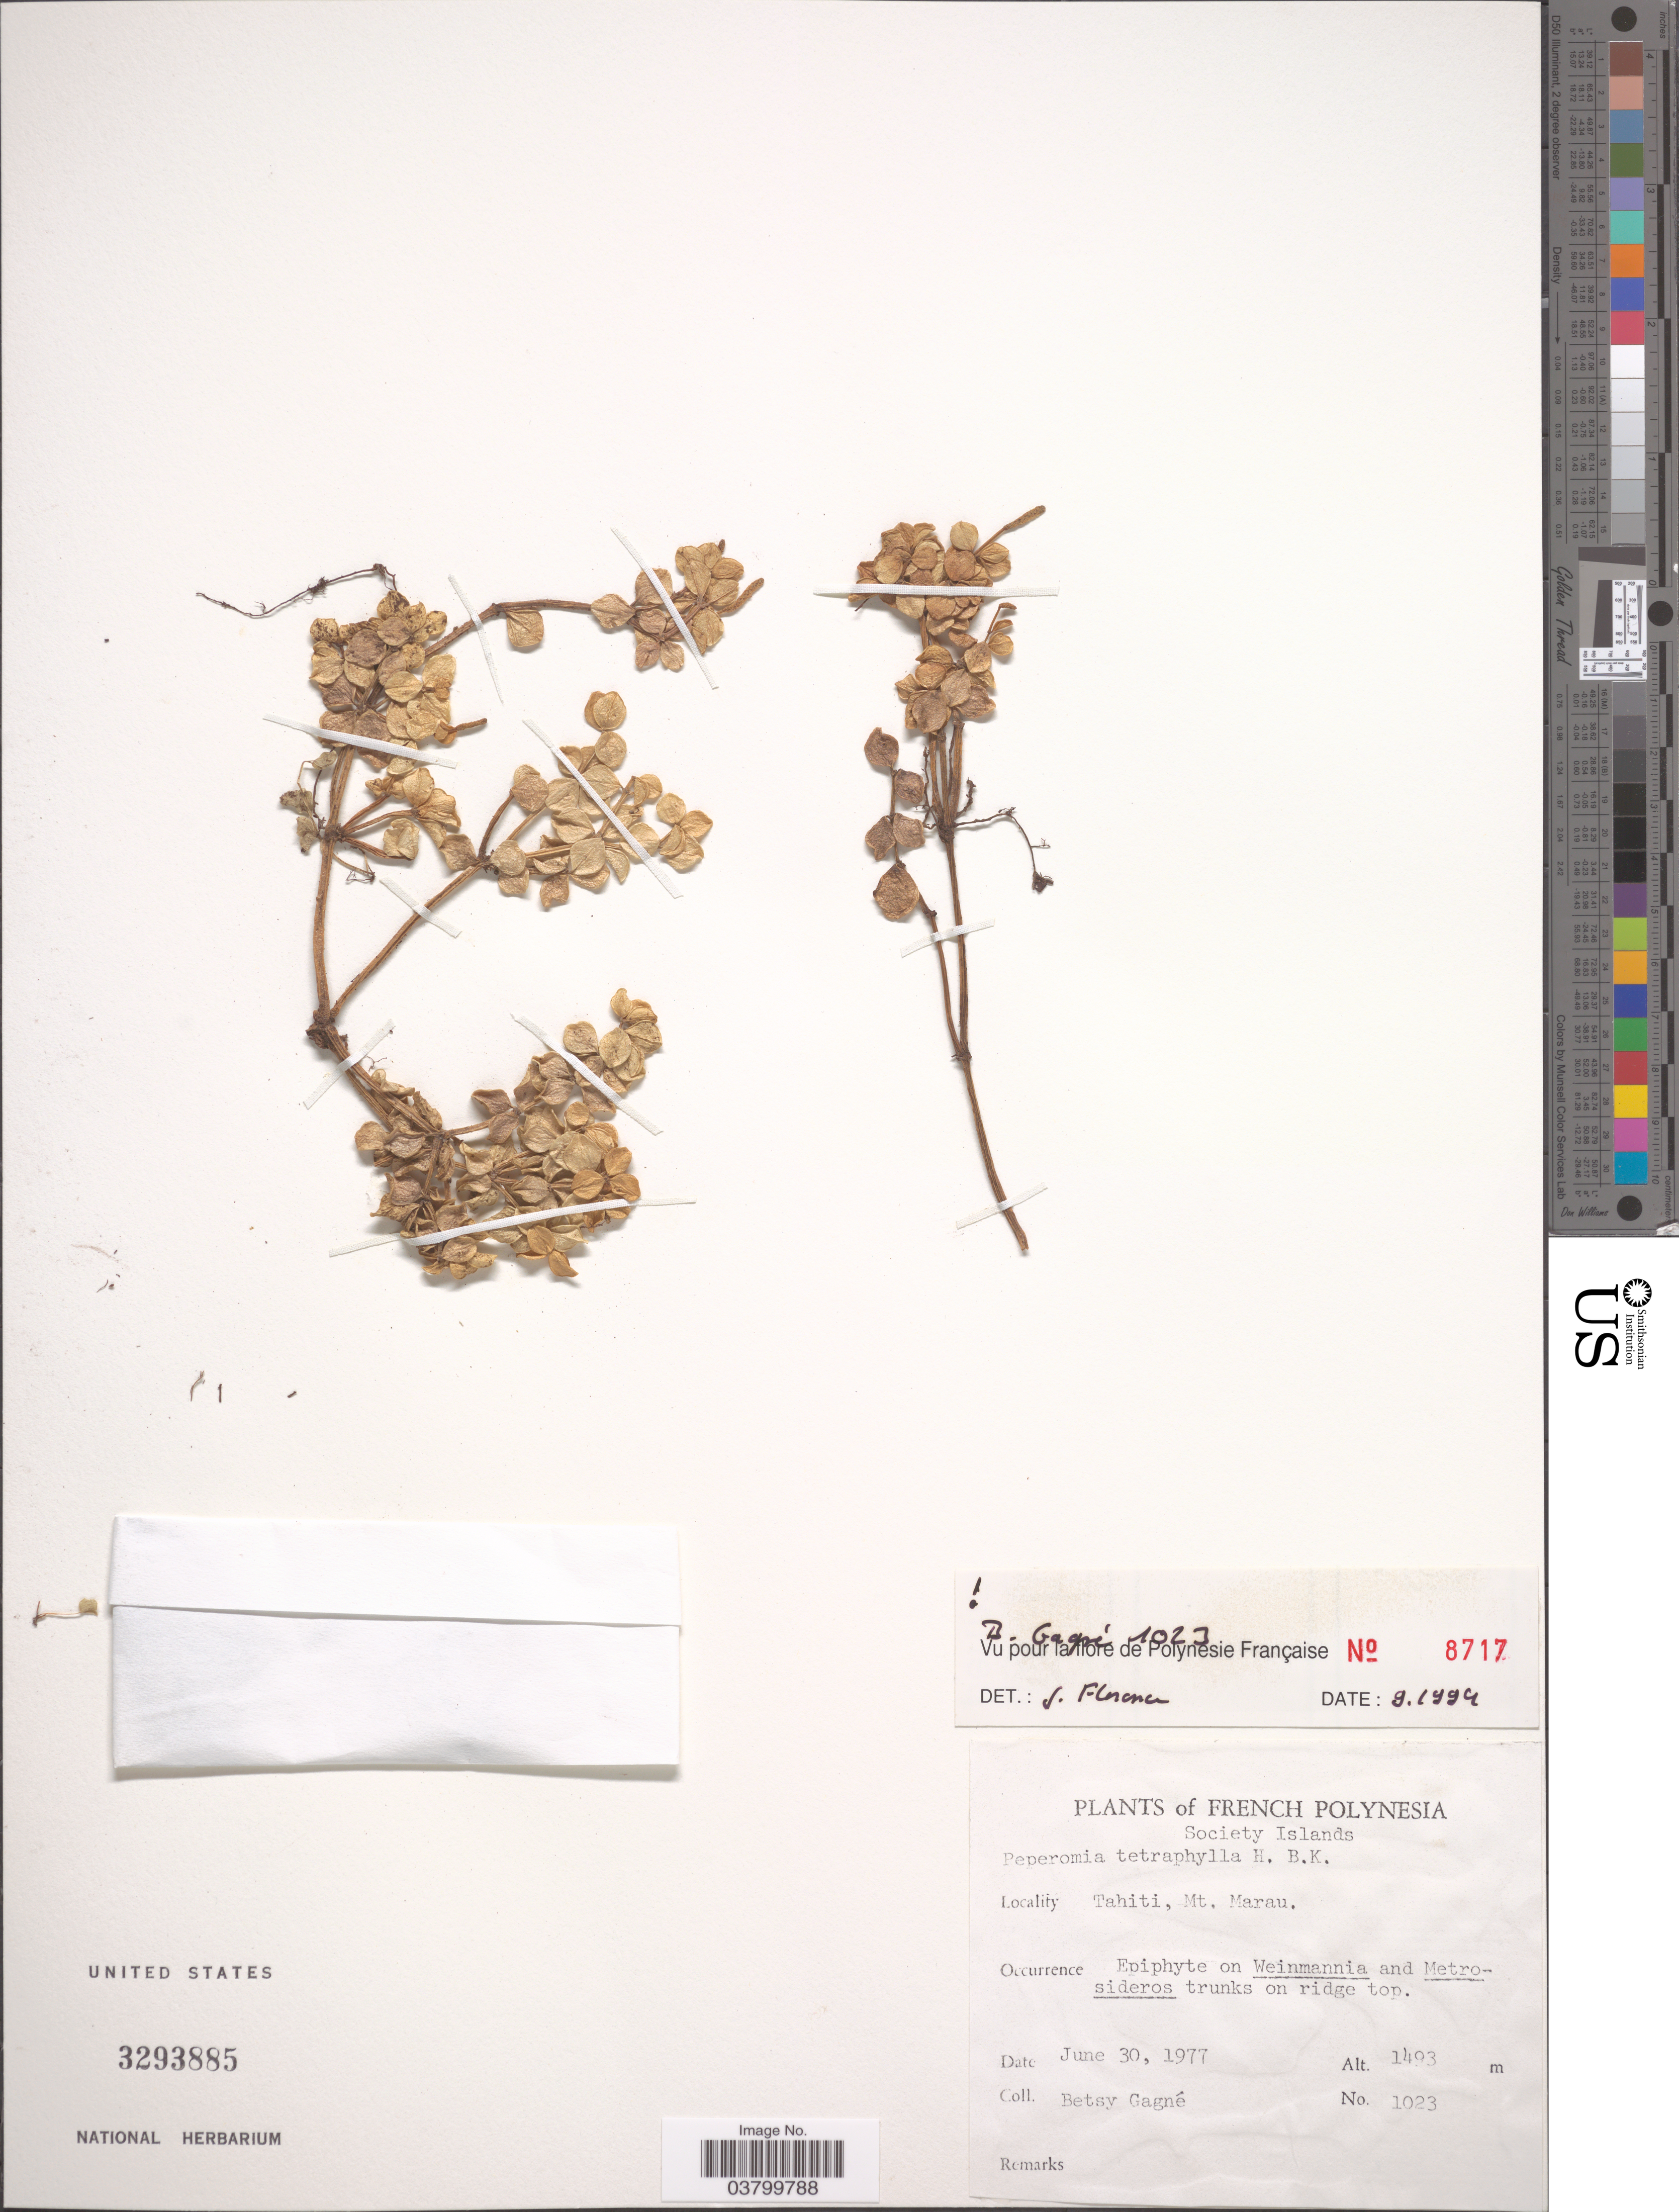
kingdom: Plantae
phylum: Tracheophyta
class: Magnoliopsida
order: Piperales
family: Piperaceae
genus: Peperomia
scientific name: Peperomia tetraphylla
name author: (G. Forst.) Hook. & Arn.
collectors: B. H. Gagné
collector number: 1023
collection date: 1977-06-30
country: French Polynesia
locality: Society Islands. Tahiti, Mt. Marau.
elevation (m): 1493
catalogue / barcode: US 3293885